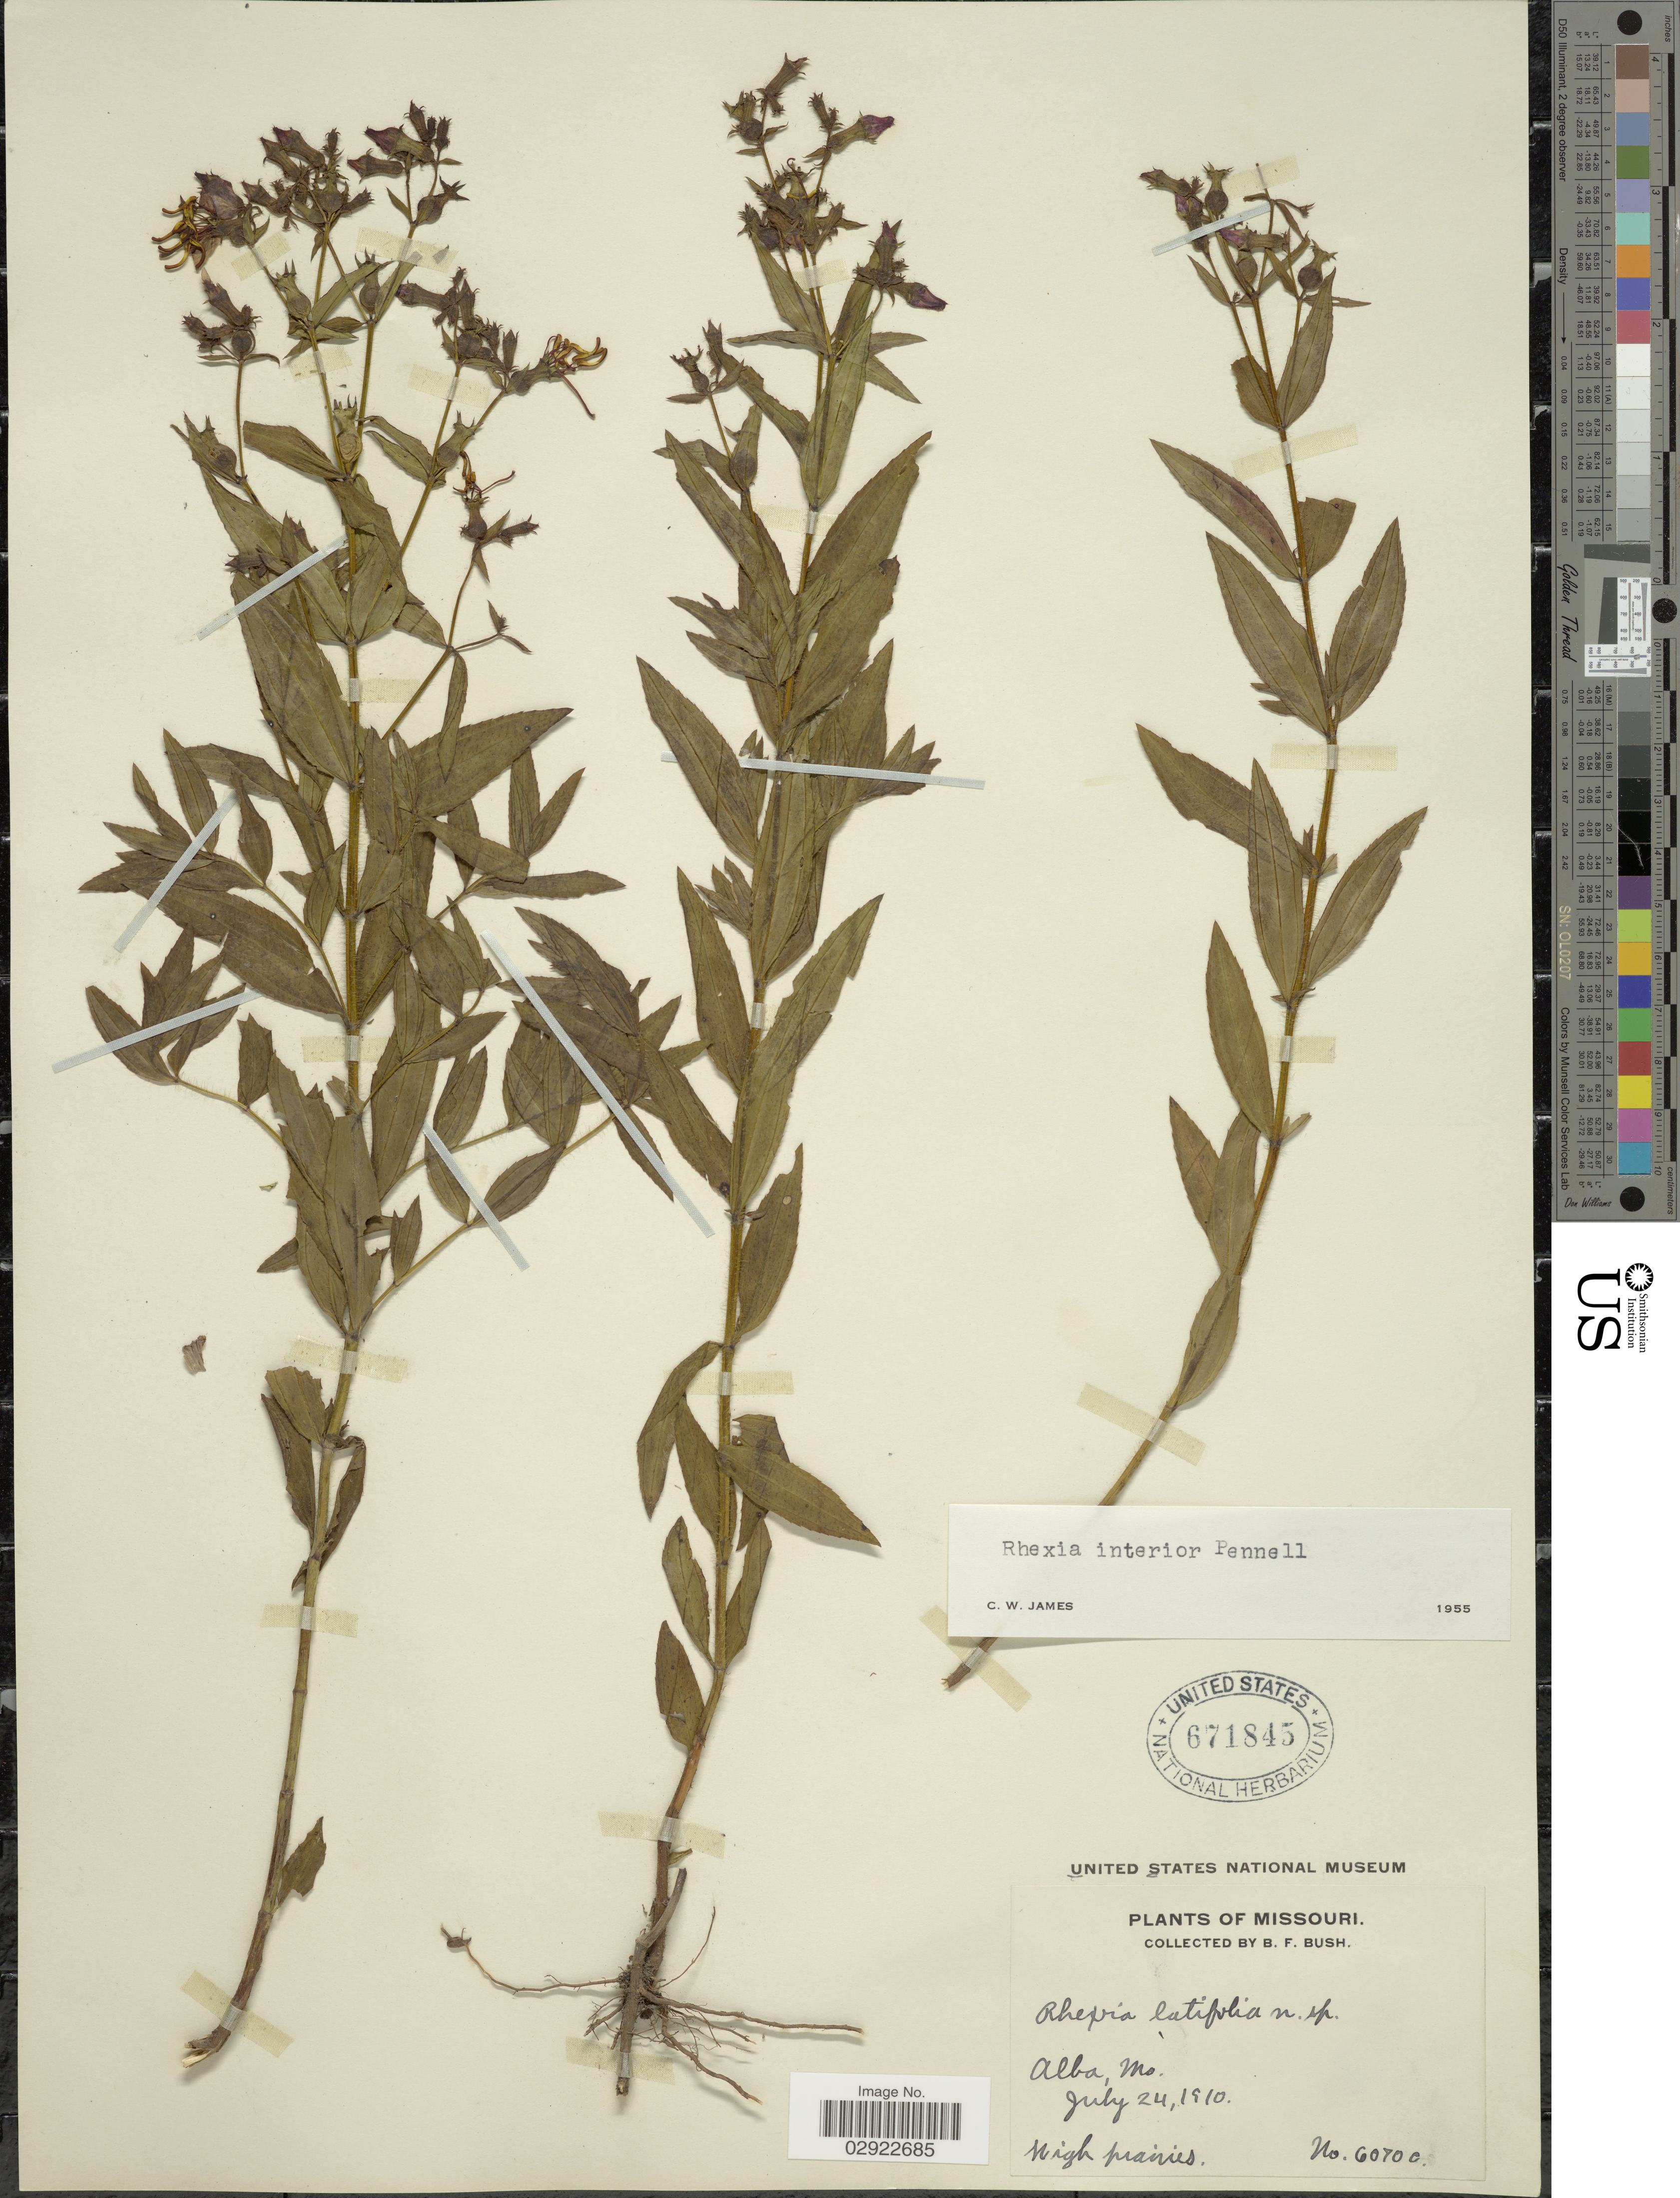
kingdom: Plantae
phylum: Tracheophyta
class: Magnoliopsida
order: Myrtales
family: Melastomataceae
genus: Rhexia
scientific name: Rhexia interior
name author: Pennell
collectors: B. F. Bush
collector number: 6070C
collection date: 1910-07-24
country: United States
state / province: Missouri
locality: Alba.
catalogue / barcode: US 671845